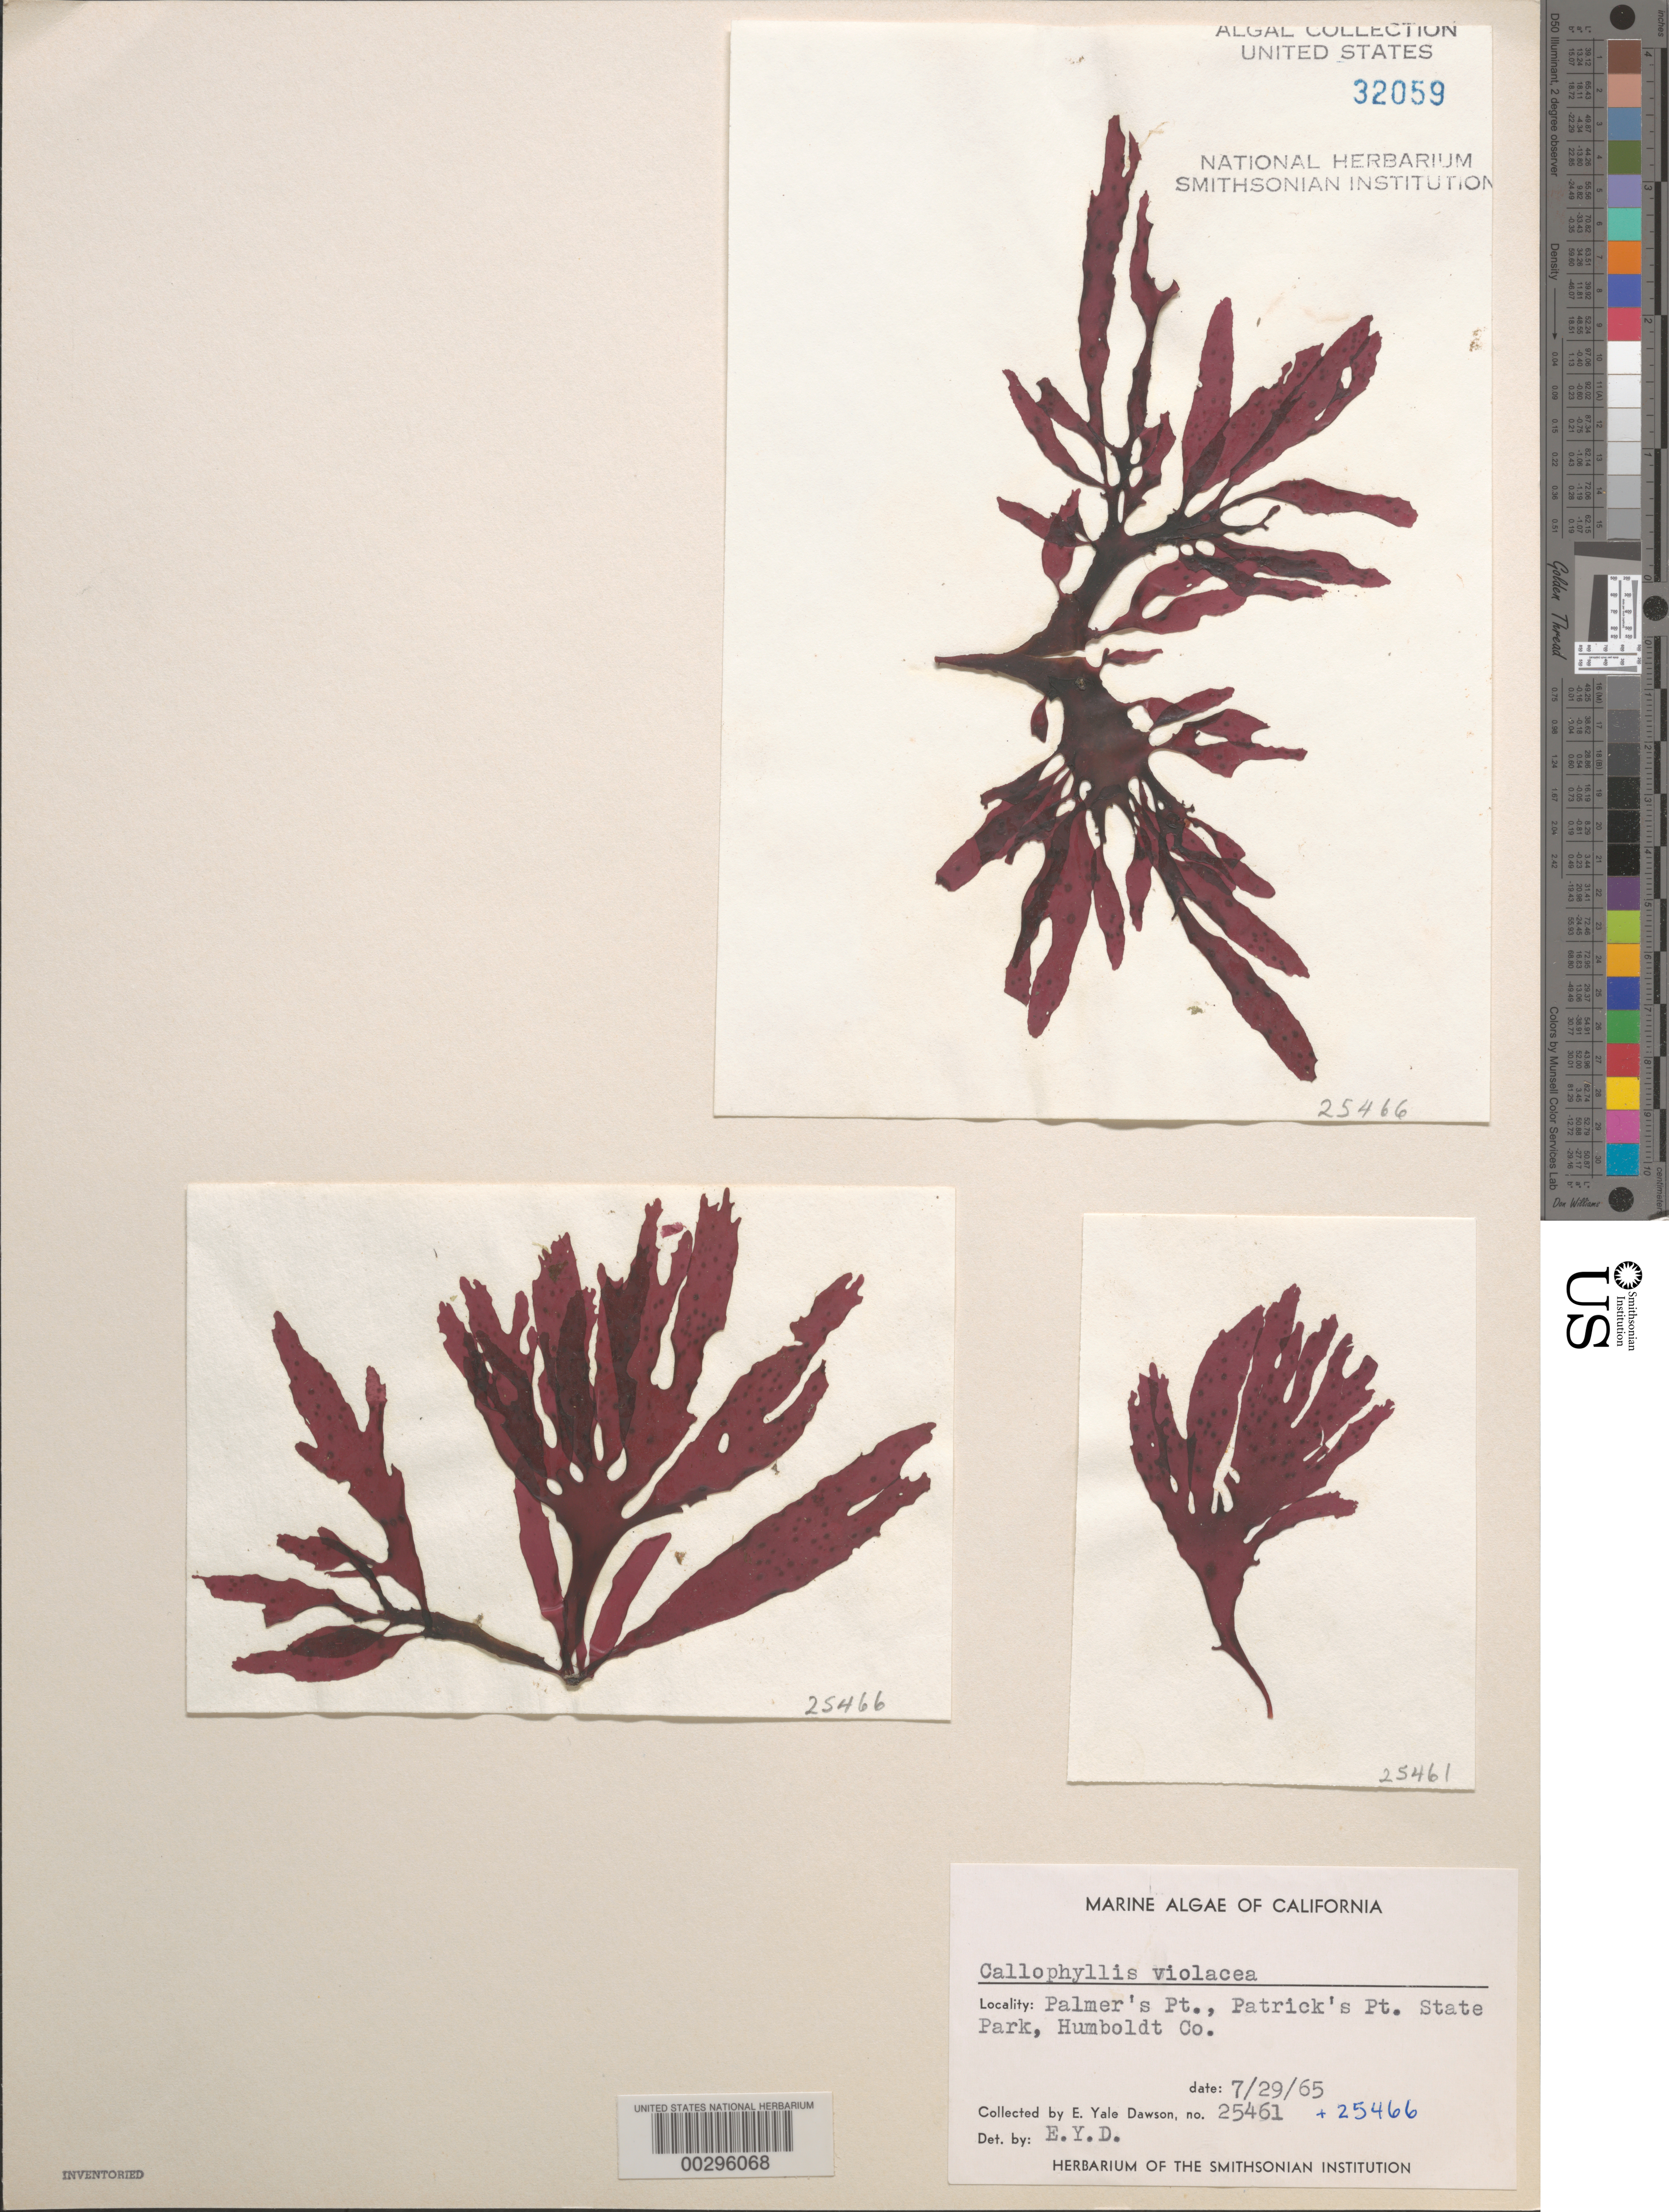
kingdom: Plantae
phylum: Rhodophyta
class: Florideophyceae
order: Gigartinales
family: Kallymeniaceae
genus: Callophyllis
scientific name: Callophyllis violacea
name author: J. Agardh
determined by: Dawson, E. Y.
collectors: E. Y. Dawson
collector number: EYD 25461 & EYD 25466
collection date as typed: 29 Jul 1965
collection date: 1965-07-29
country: United States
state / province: California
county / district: Humboldt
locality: Palmer's Point, Patrick's Point State Park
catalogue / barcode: US 32059